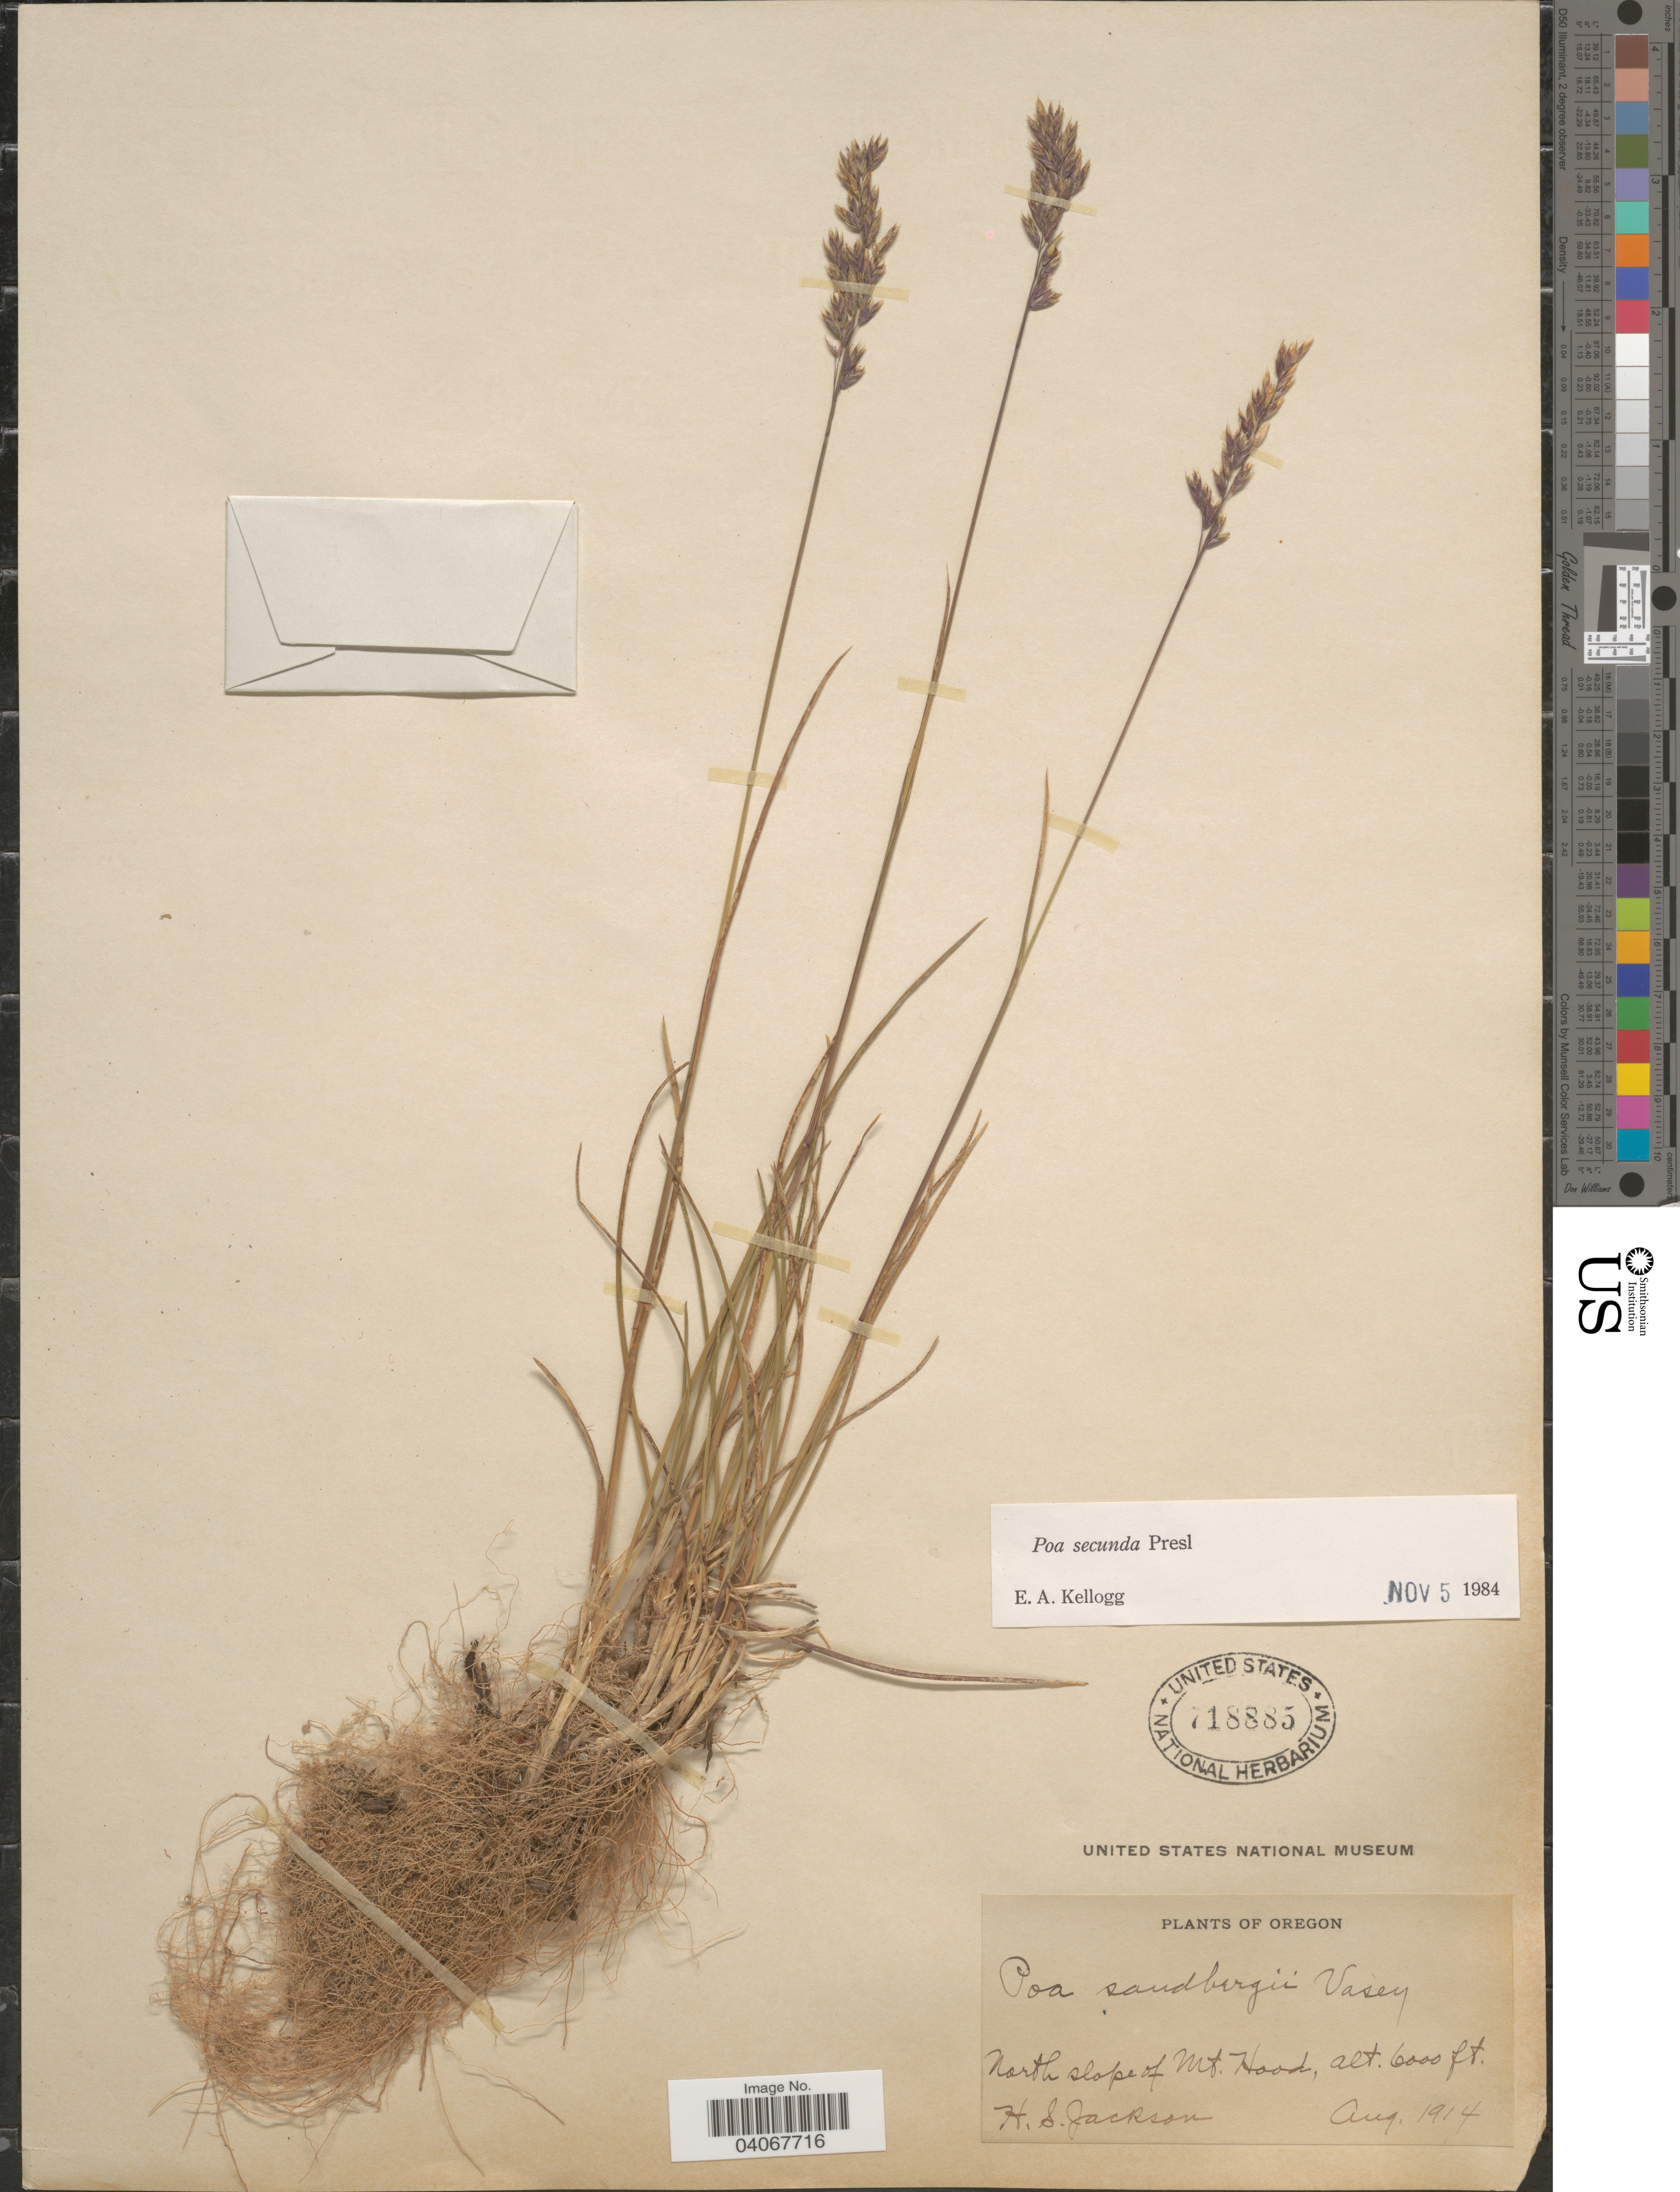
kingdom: Plantae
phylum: Tracheophyta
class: Liliopsida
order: Poales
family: Poaceae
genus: Poa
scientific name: Poa secunda subsp. secunda var. secunda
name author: J. Presl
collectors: H. Jackson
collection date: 1914-08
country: United States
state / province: Oregon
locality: North slopes of Mt. Hood.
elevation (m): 1829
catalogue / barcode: US 718885